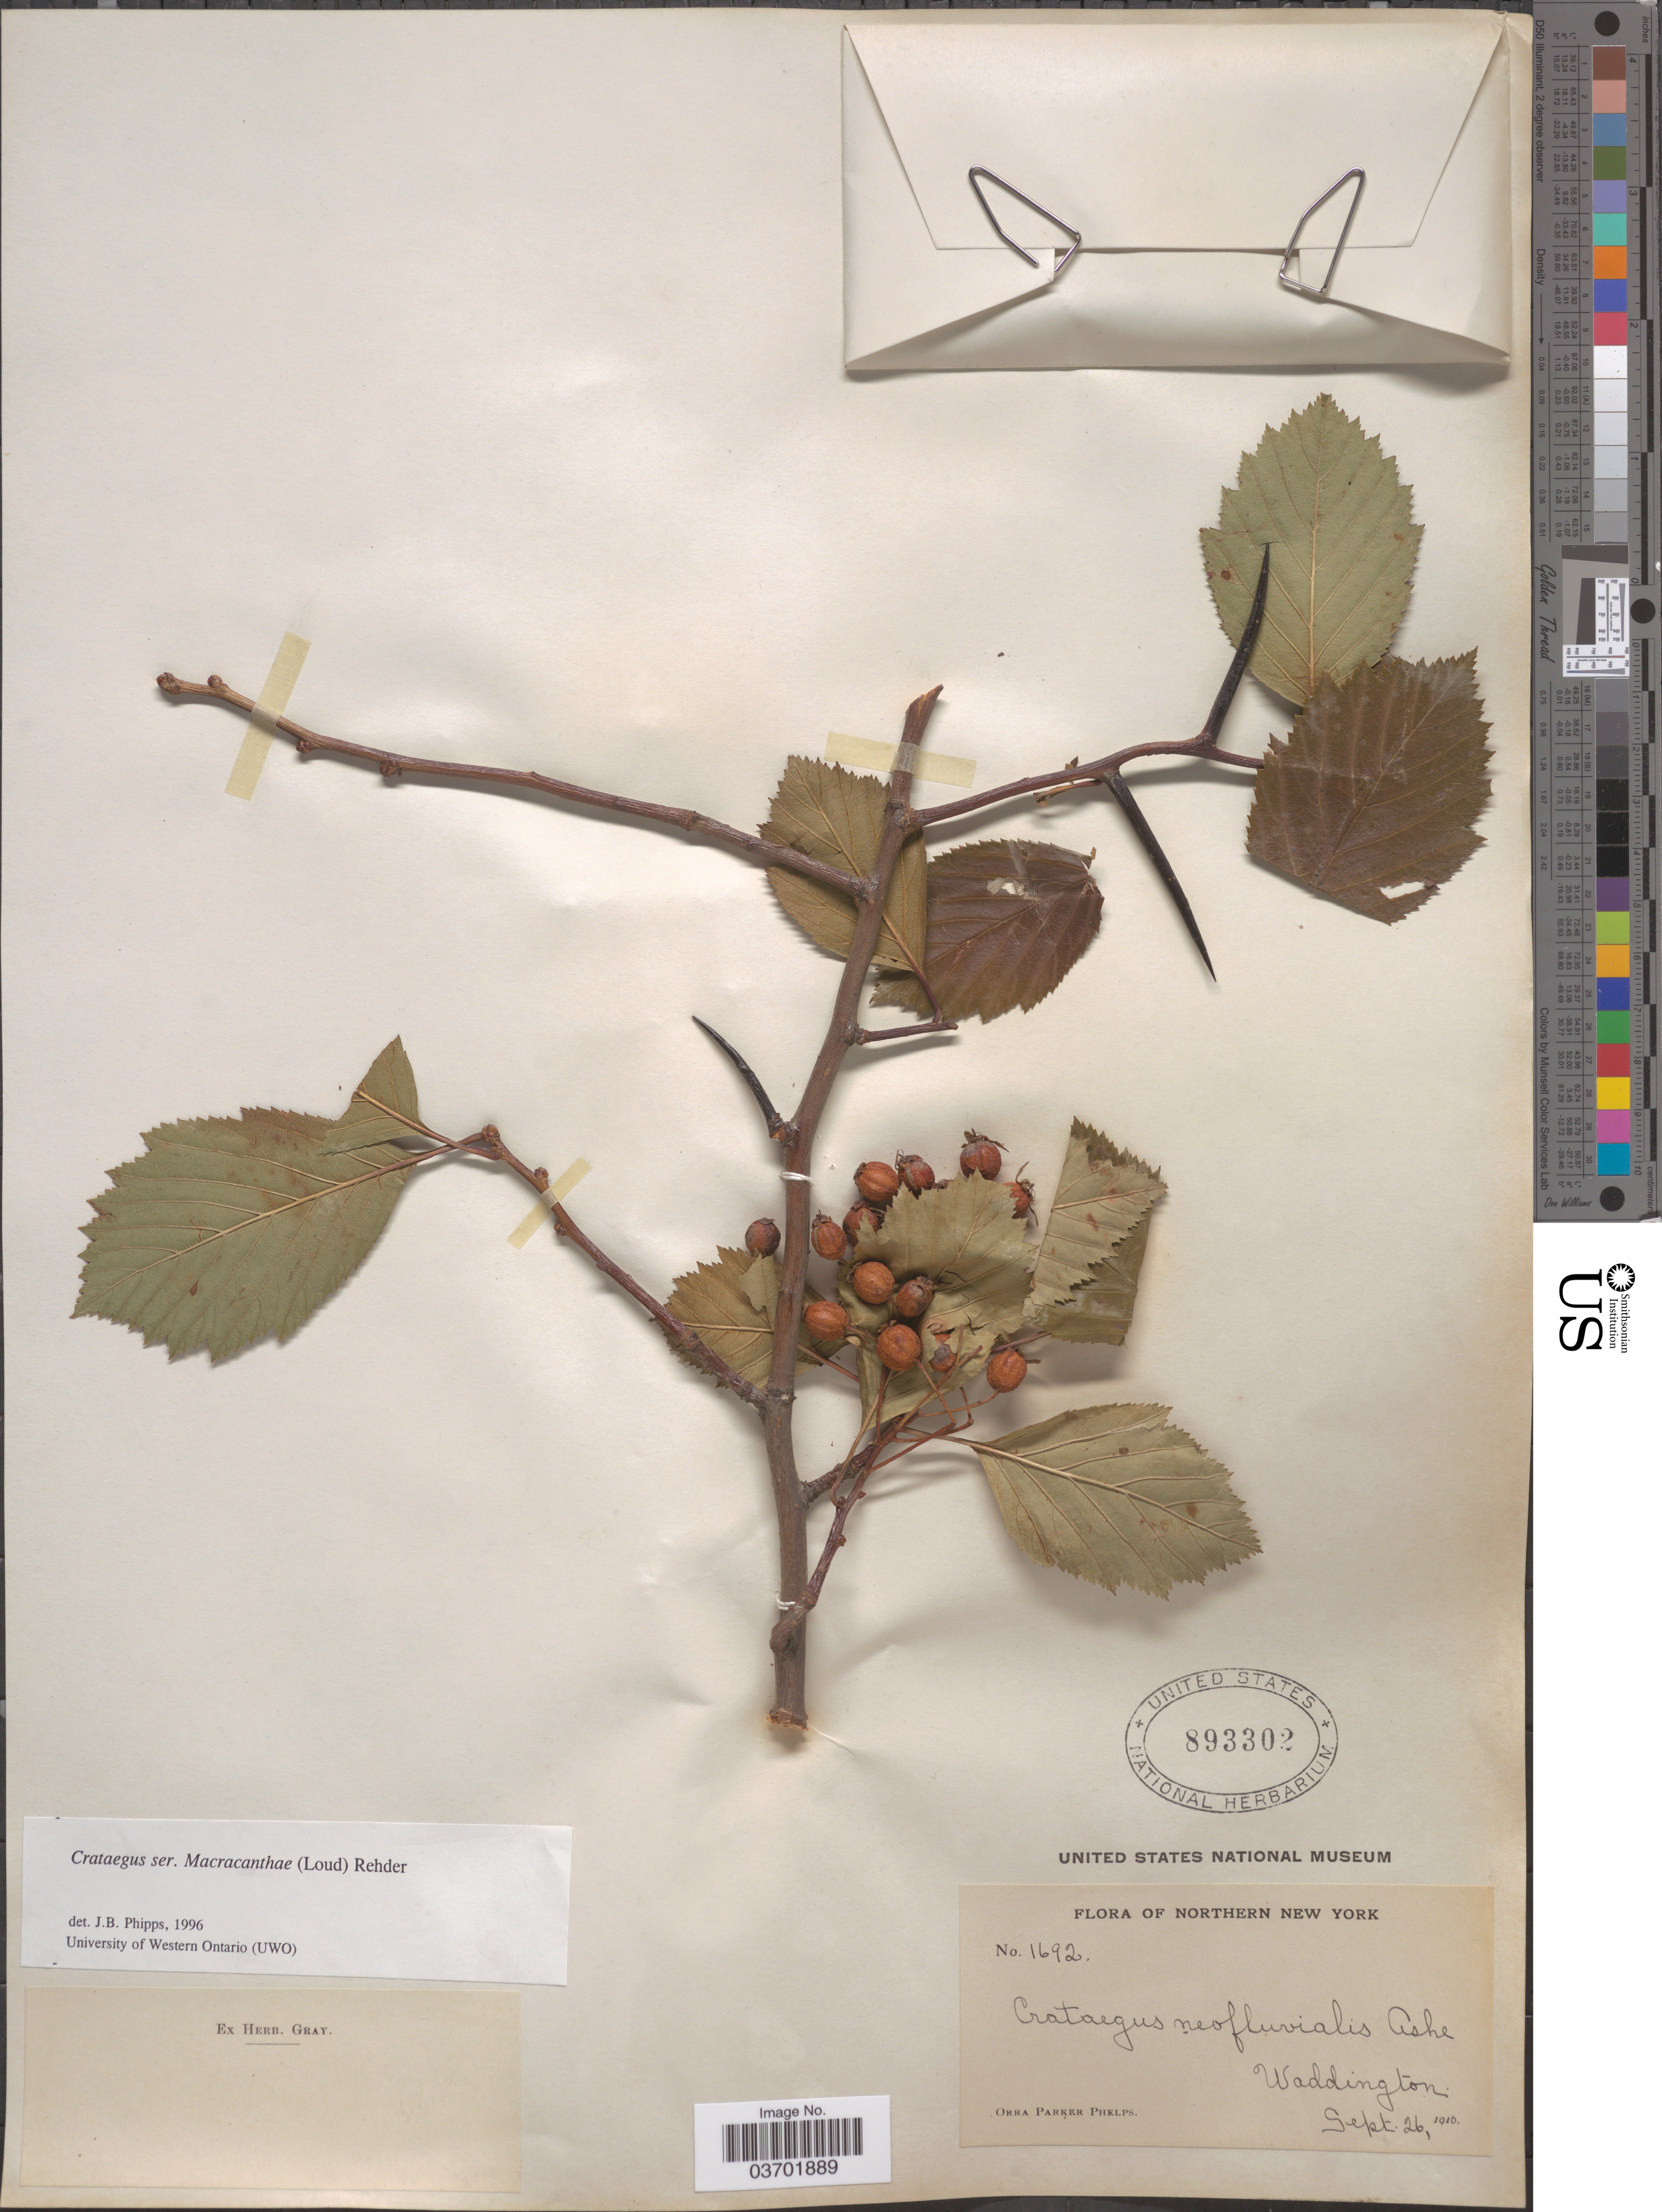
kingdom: Plantae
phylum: Tracheophyta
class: Magnoliopsida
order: Rosales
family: Rosaceae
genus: Crataegus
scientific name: Crataegus succulenta var. neofluvialis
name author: Schrad. ex Link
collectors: O. P. Phelps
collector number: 1692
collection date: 1916-09-26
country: United States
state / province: New York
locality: Northern New York. Waddington.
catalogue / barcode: US 893302